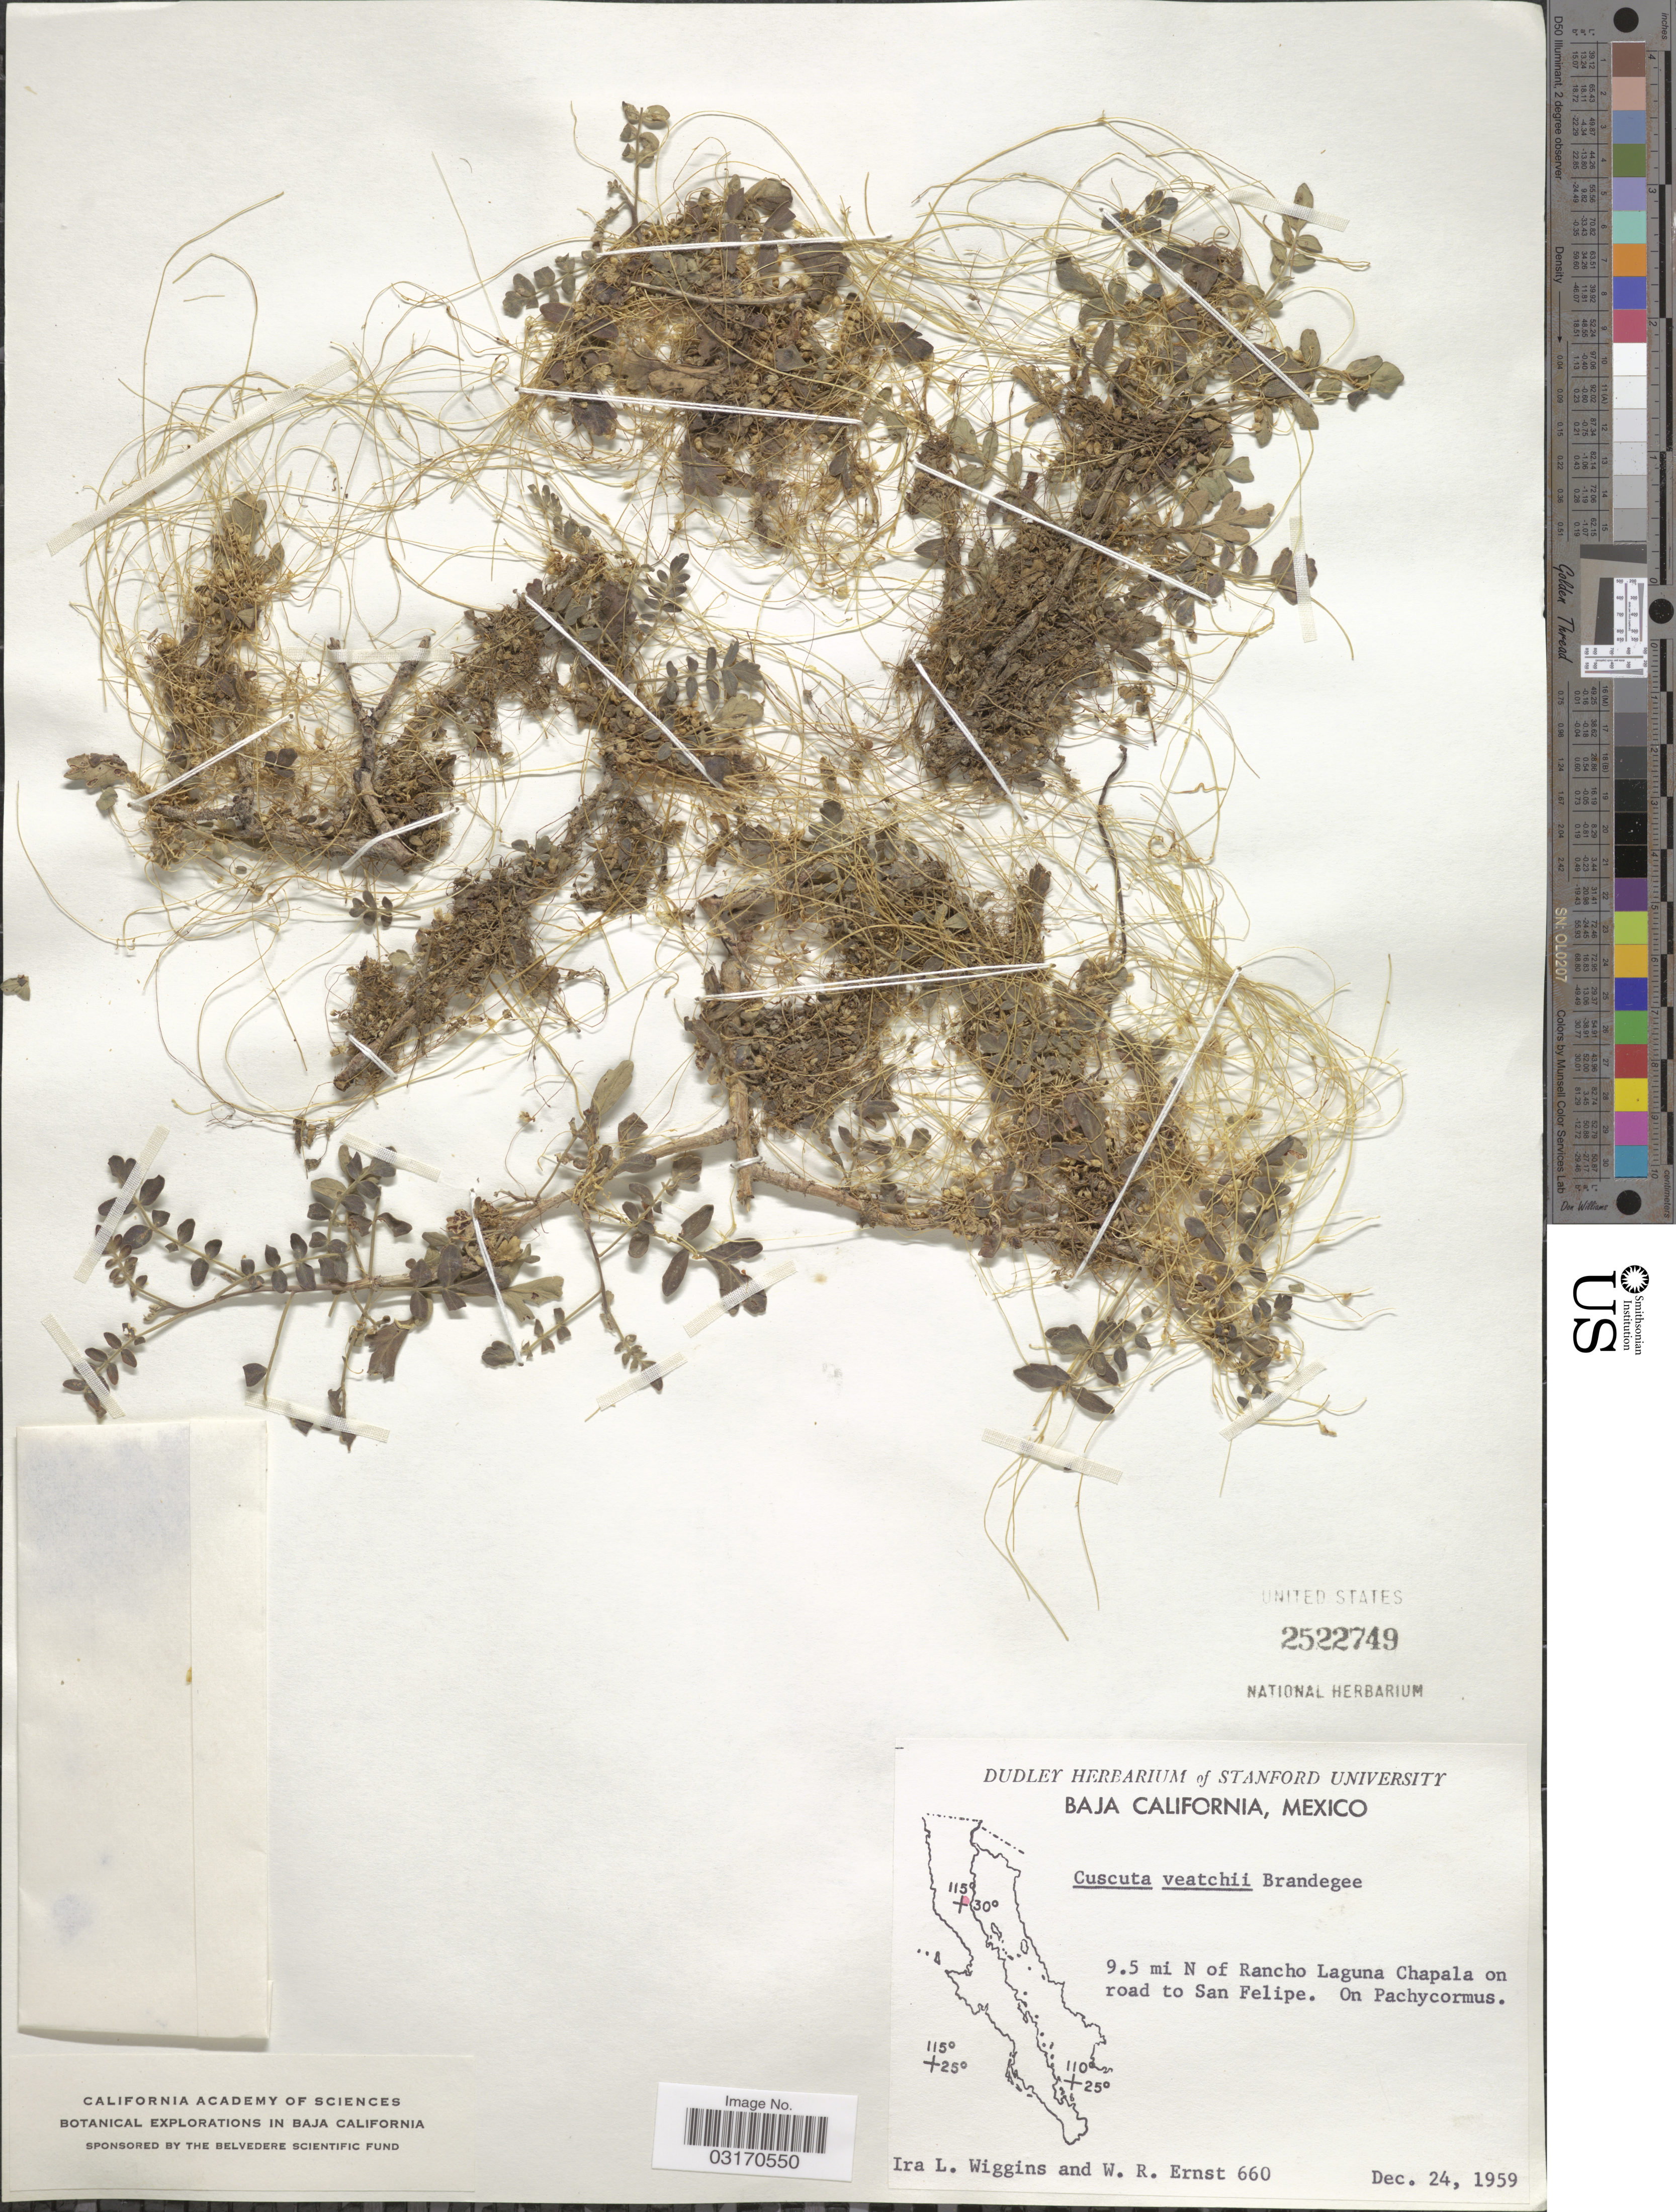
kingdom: Plantae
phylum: Tracheophyta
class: Magnoliopsida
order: Solanales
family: Convolvulaceae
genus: Cuscuta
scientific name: Cuscuta veatchii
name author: Brandegee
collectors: I. L. Wiggins & W. R. Ernst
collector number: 660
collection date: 1959-12-24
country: Mexico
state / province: Baja California Norte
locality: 9.5 mi N of Rancho Laguna Chapala on road to San Felipe.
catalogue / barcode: US 2522749